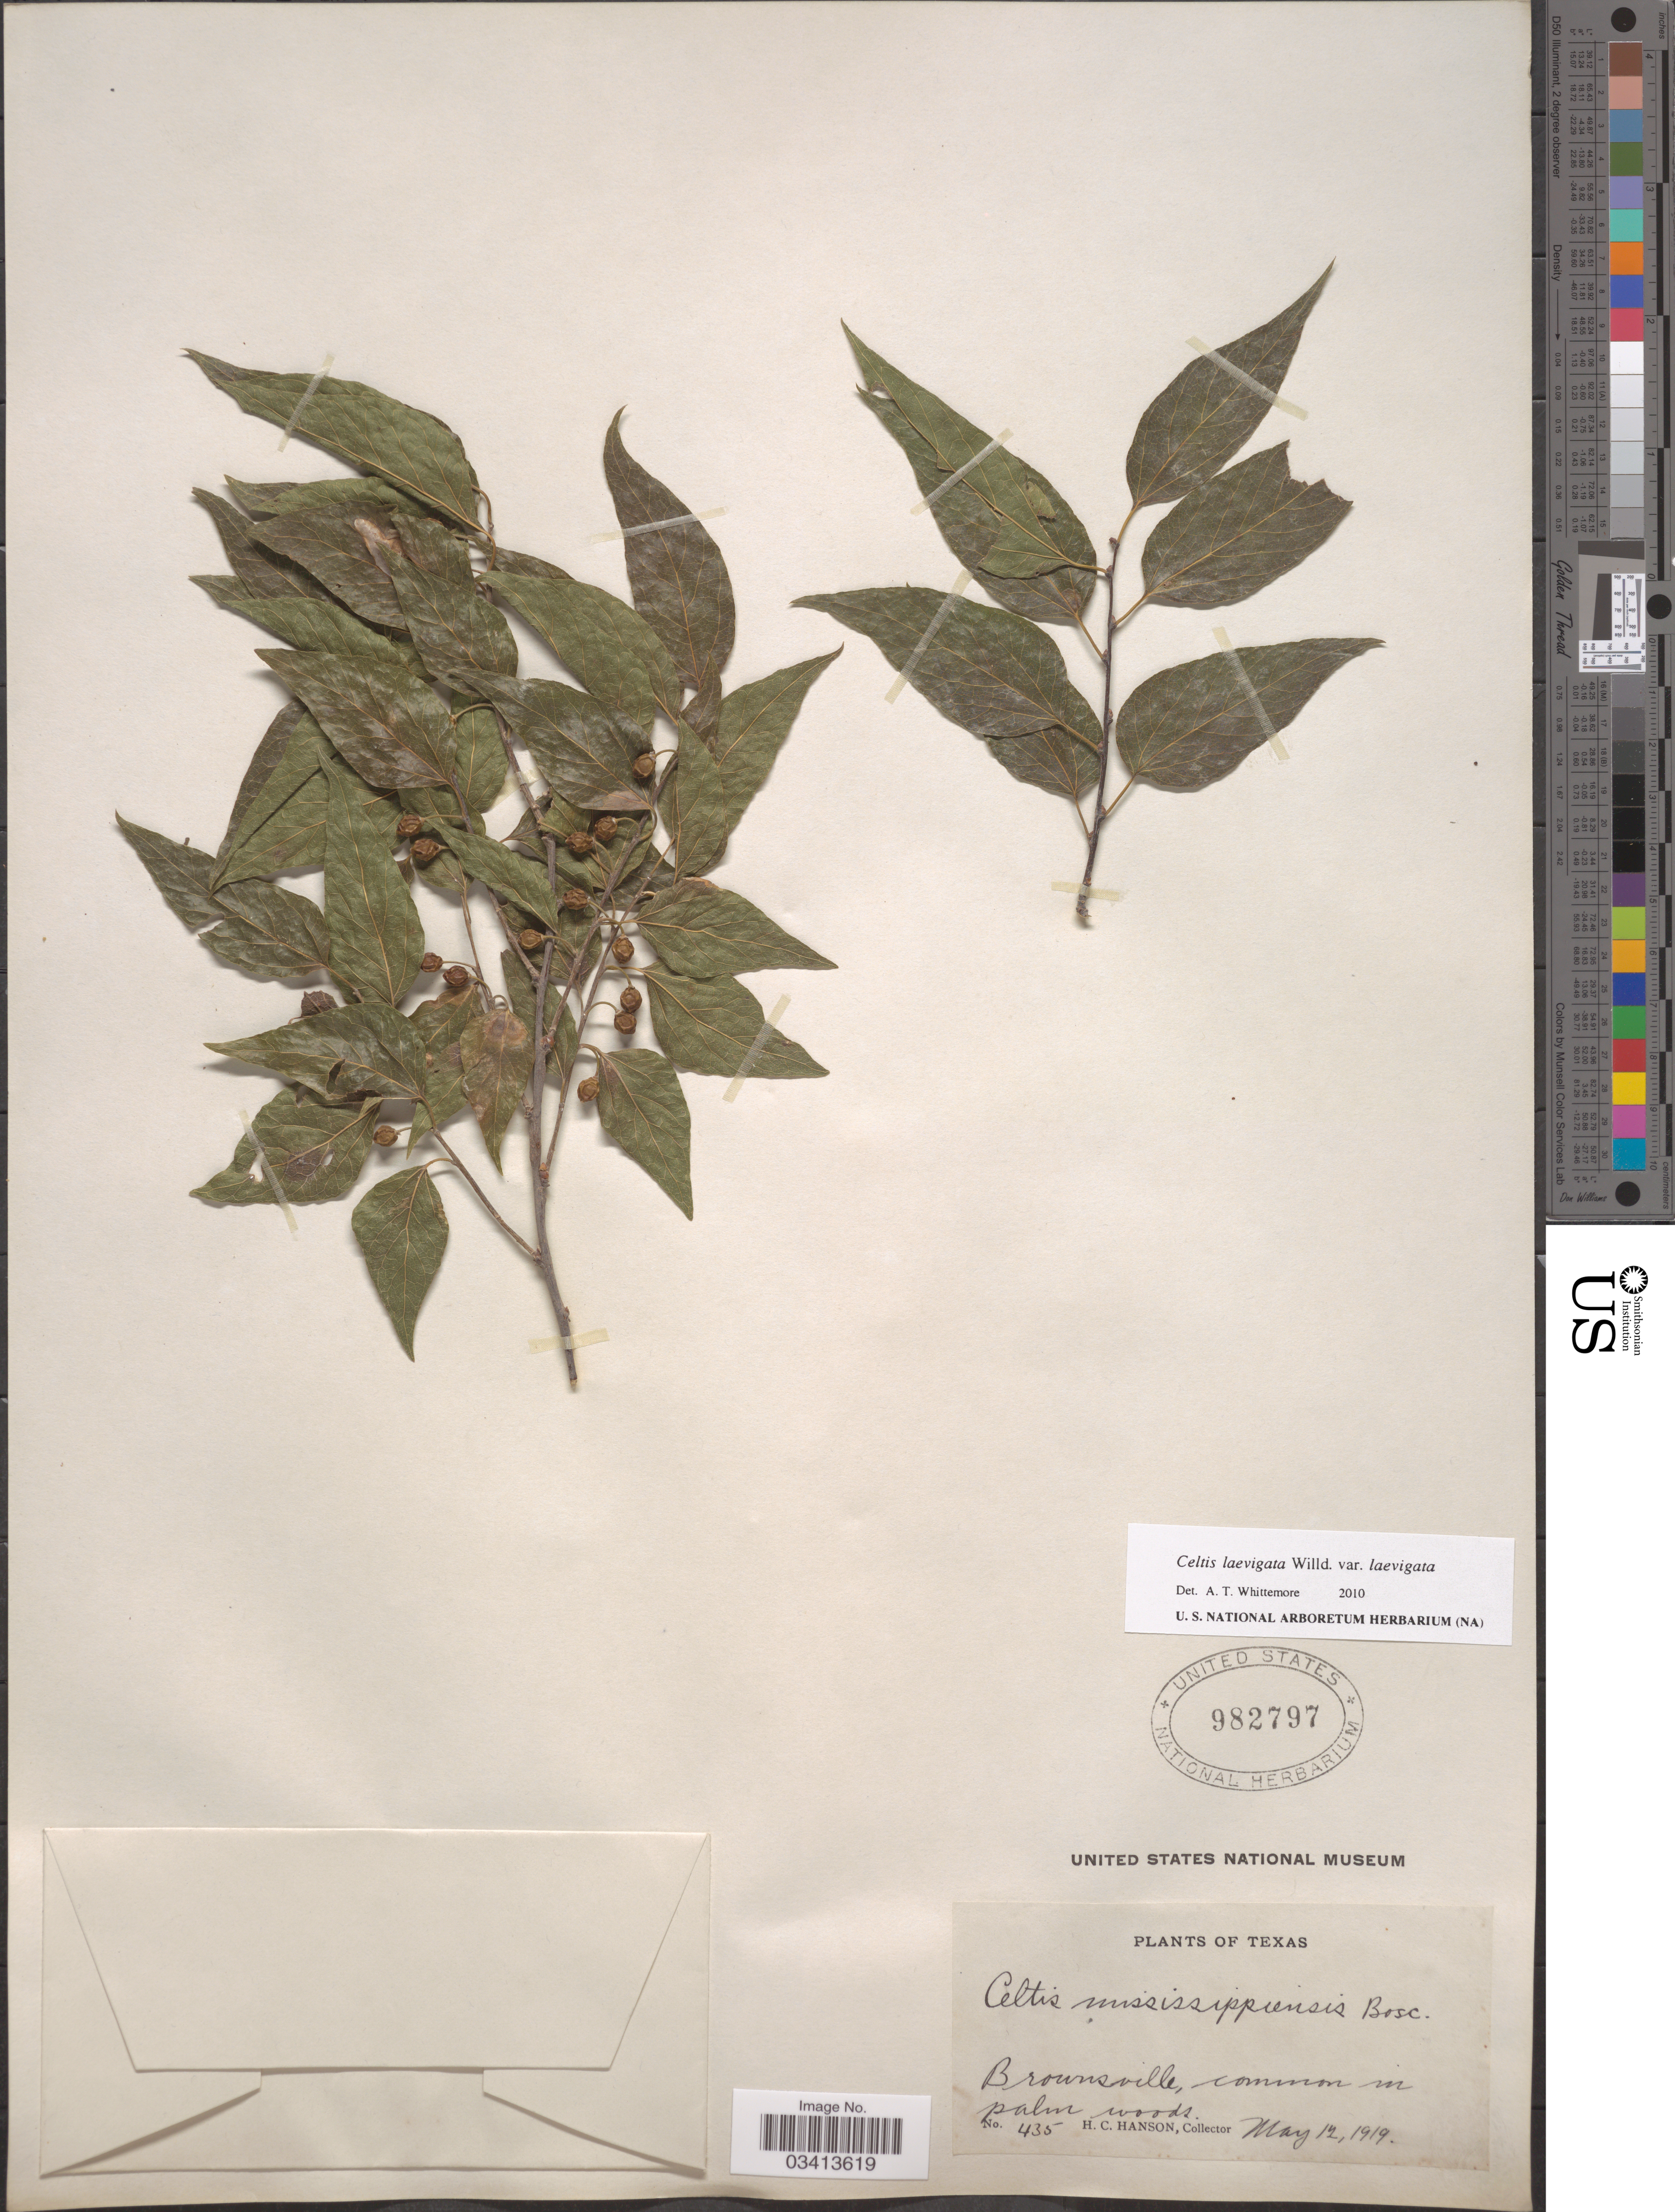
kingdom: Plantae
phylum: Tracheophyta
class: Magnoliopsida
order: Rosales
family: Cannabaceae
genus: Celtis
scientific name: Celtis laevigata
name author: Willd.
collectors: H. Hanson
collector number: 435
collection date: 1919-05-12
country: United States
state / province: Texas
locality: Brownsville.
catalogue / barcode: US 982797